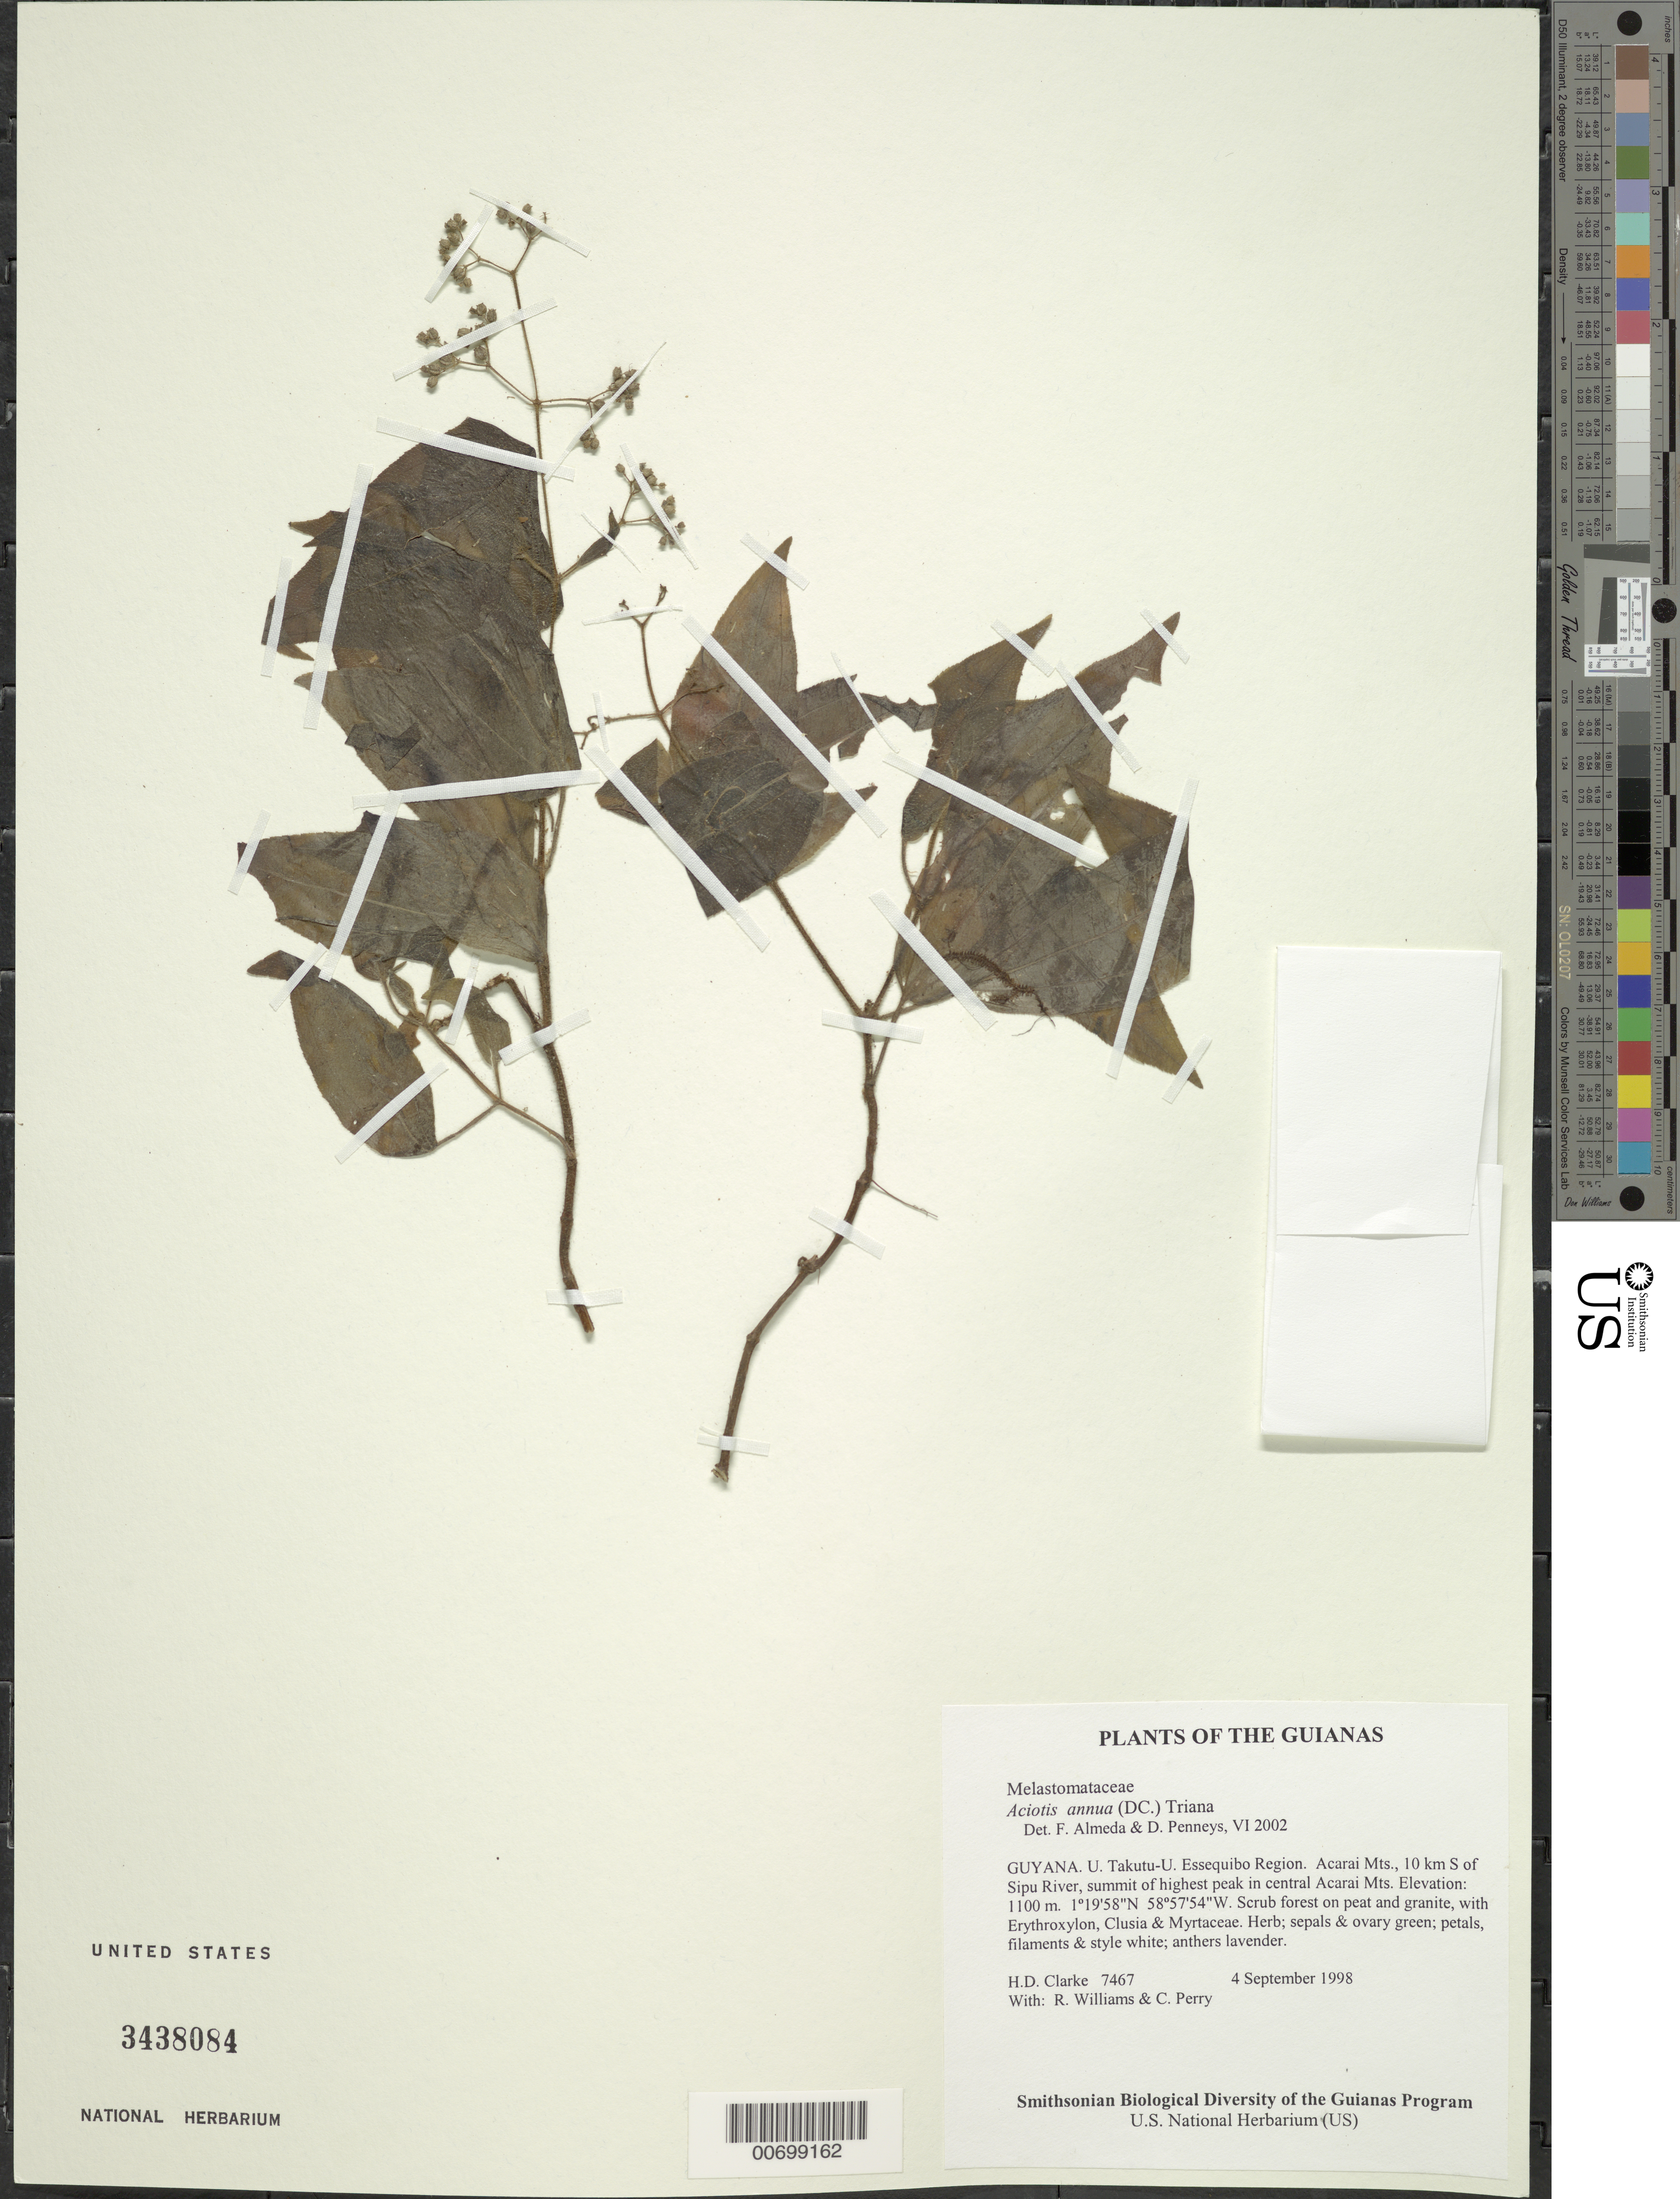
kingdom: Plantae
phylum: Tracheophyta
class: Magnoliopsida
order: Myrtales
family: Melastomataceae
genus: Aciotis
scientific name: Aciotis annua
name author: (Mart. ex DC.) Triana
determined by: Almeda, F.; Penneys, D. S.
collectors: H. D. Clarke, R. Williams & C. Perry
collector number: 7467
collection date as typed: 4 September 1998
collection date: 1998-09-04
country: Guyana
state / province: U. Takutu-U. Essequibo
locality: Acarai Mts., 10 km S of Sipu River, summit of highest peak in central Acarai Mts.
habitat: Scrub forest on peat and granite, with Erythroxylum, Clusia & Myrtaceae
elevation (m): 1100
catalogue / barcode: US 3438084